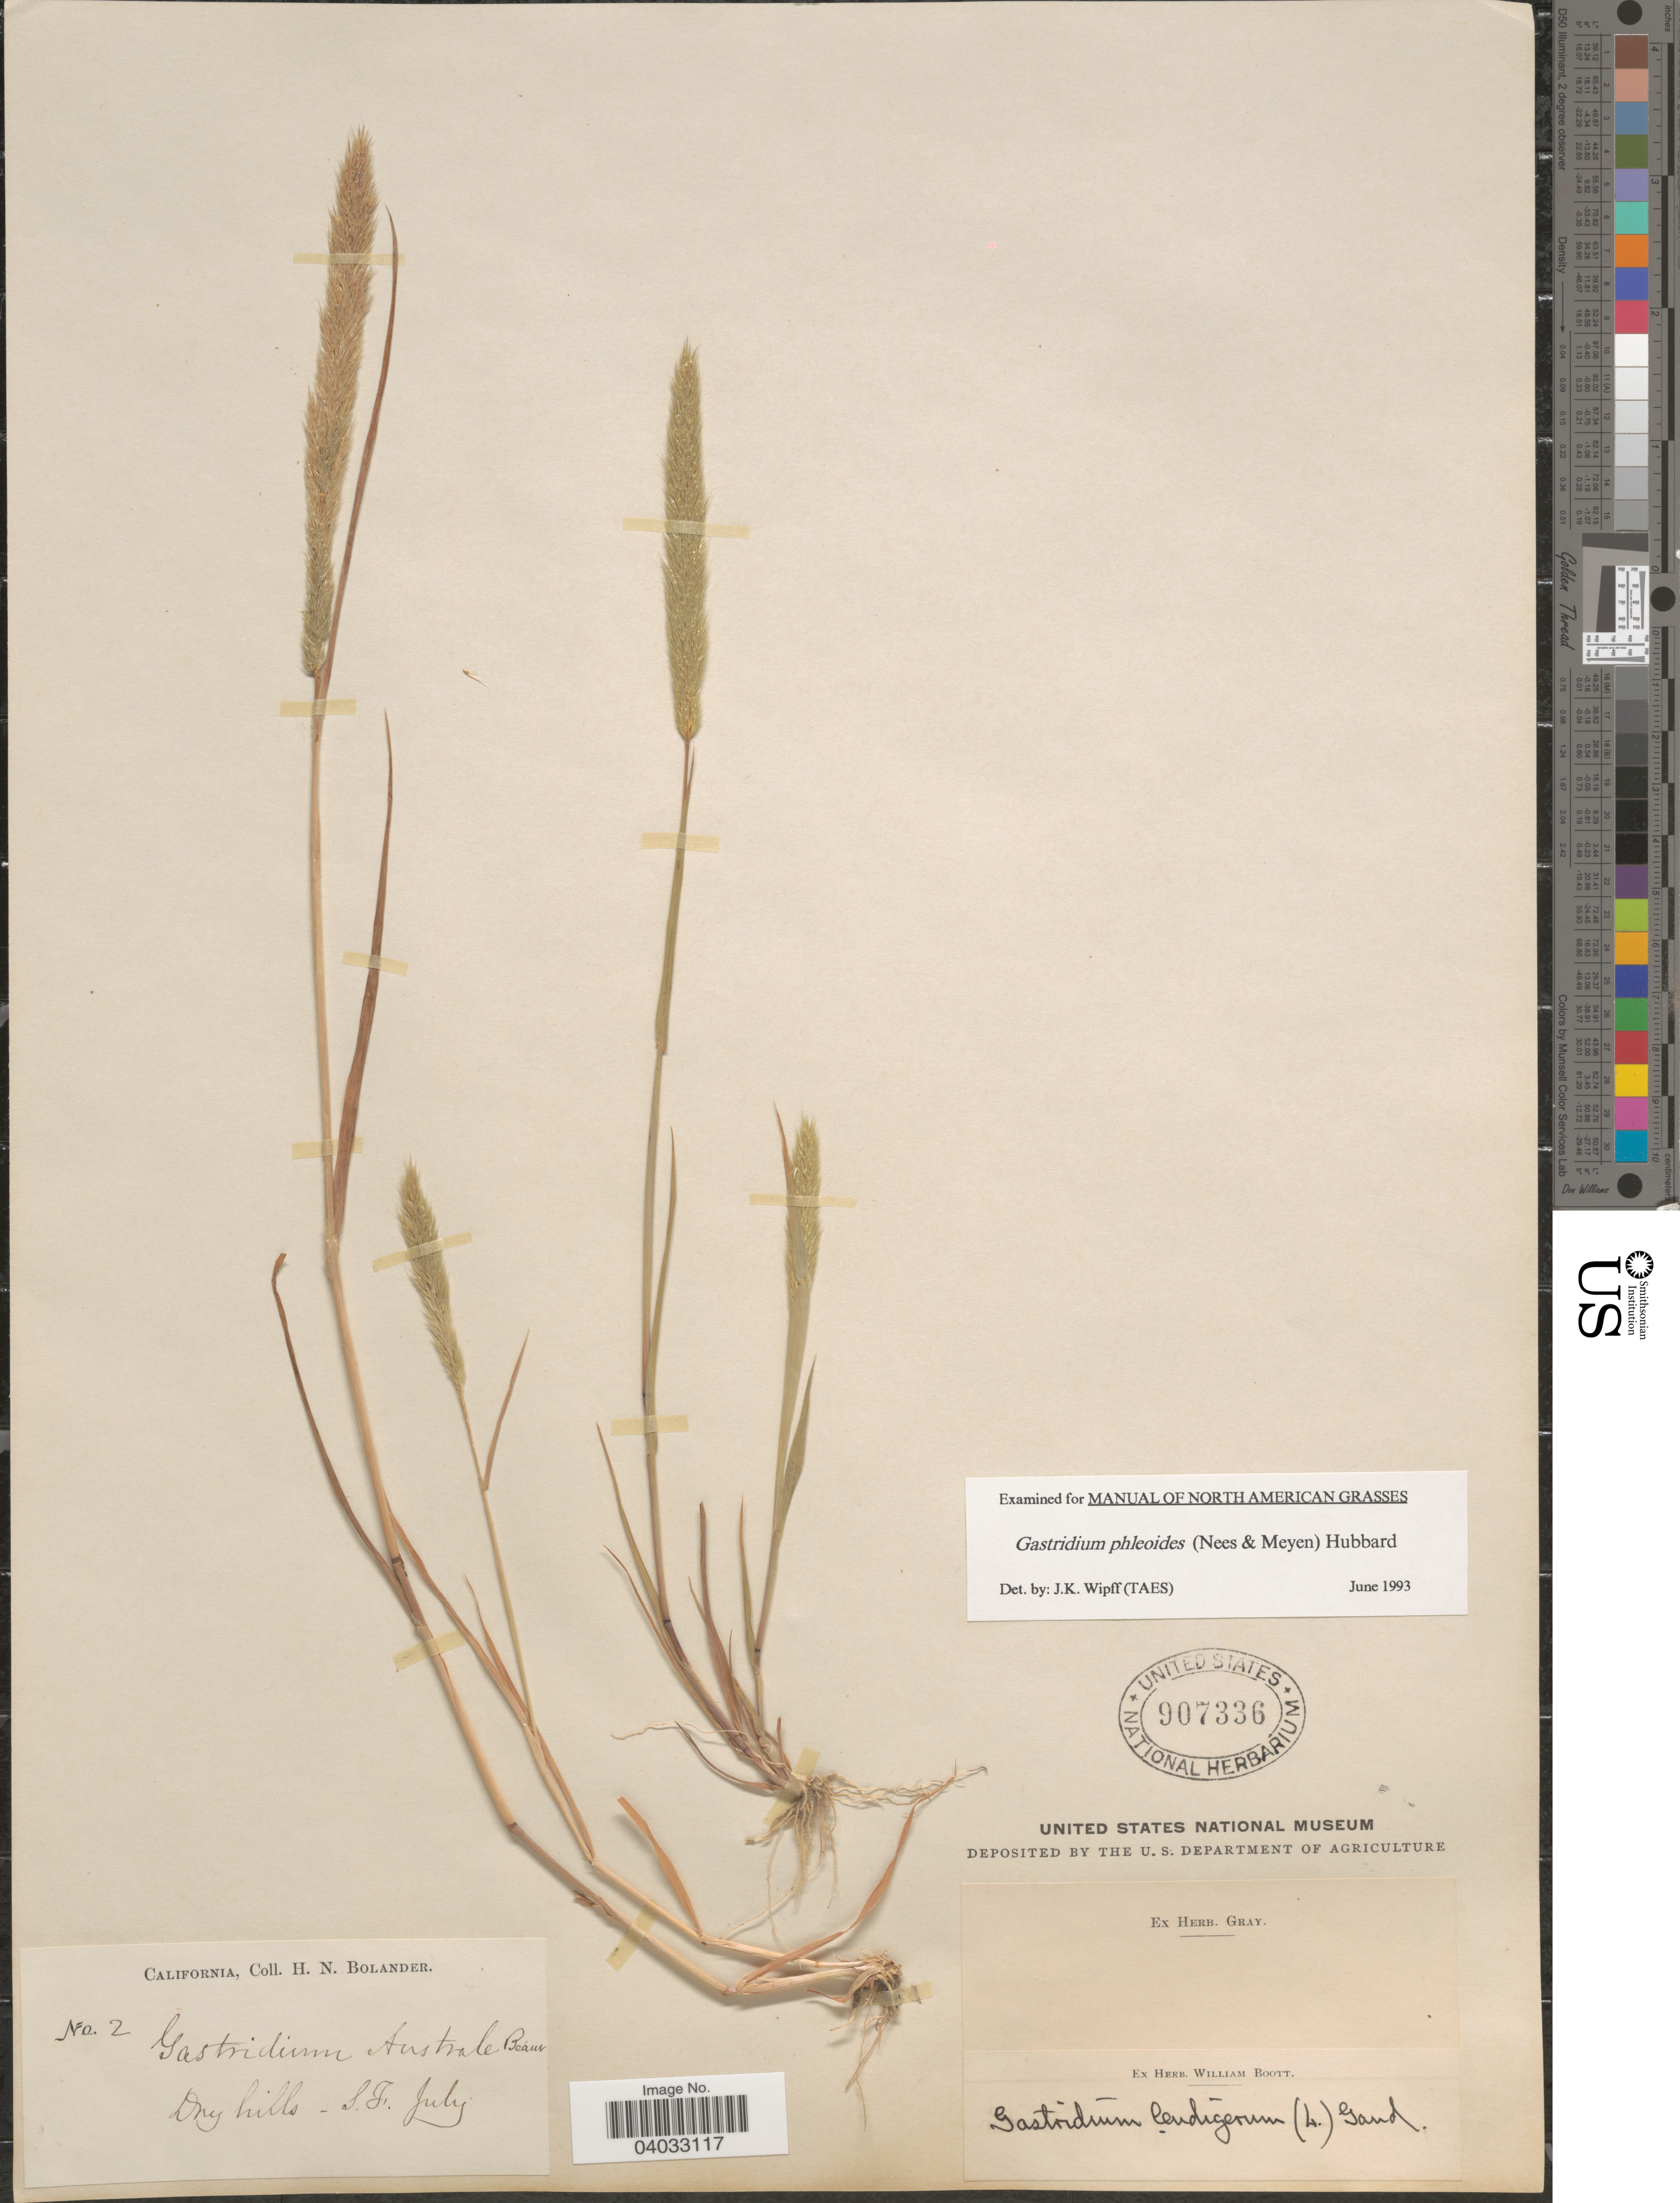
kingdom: Plantae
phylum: Tracheophyta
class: Liliopsida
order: Poales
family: Poaceae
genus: Gastridium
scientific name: Gastridium phleoides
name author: (Nees) C.E. Hubb.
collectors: H. Bolander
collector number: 2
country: United States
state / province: California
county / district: San Francisco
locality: Dry hills - S.F.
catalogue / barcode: US 907336